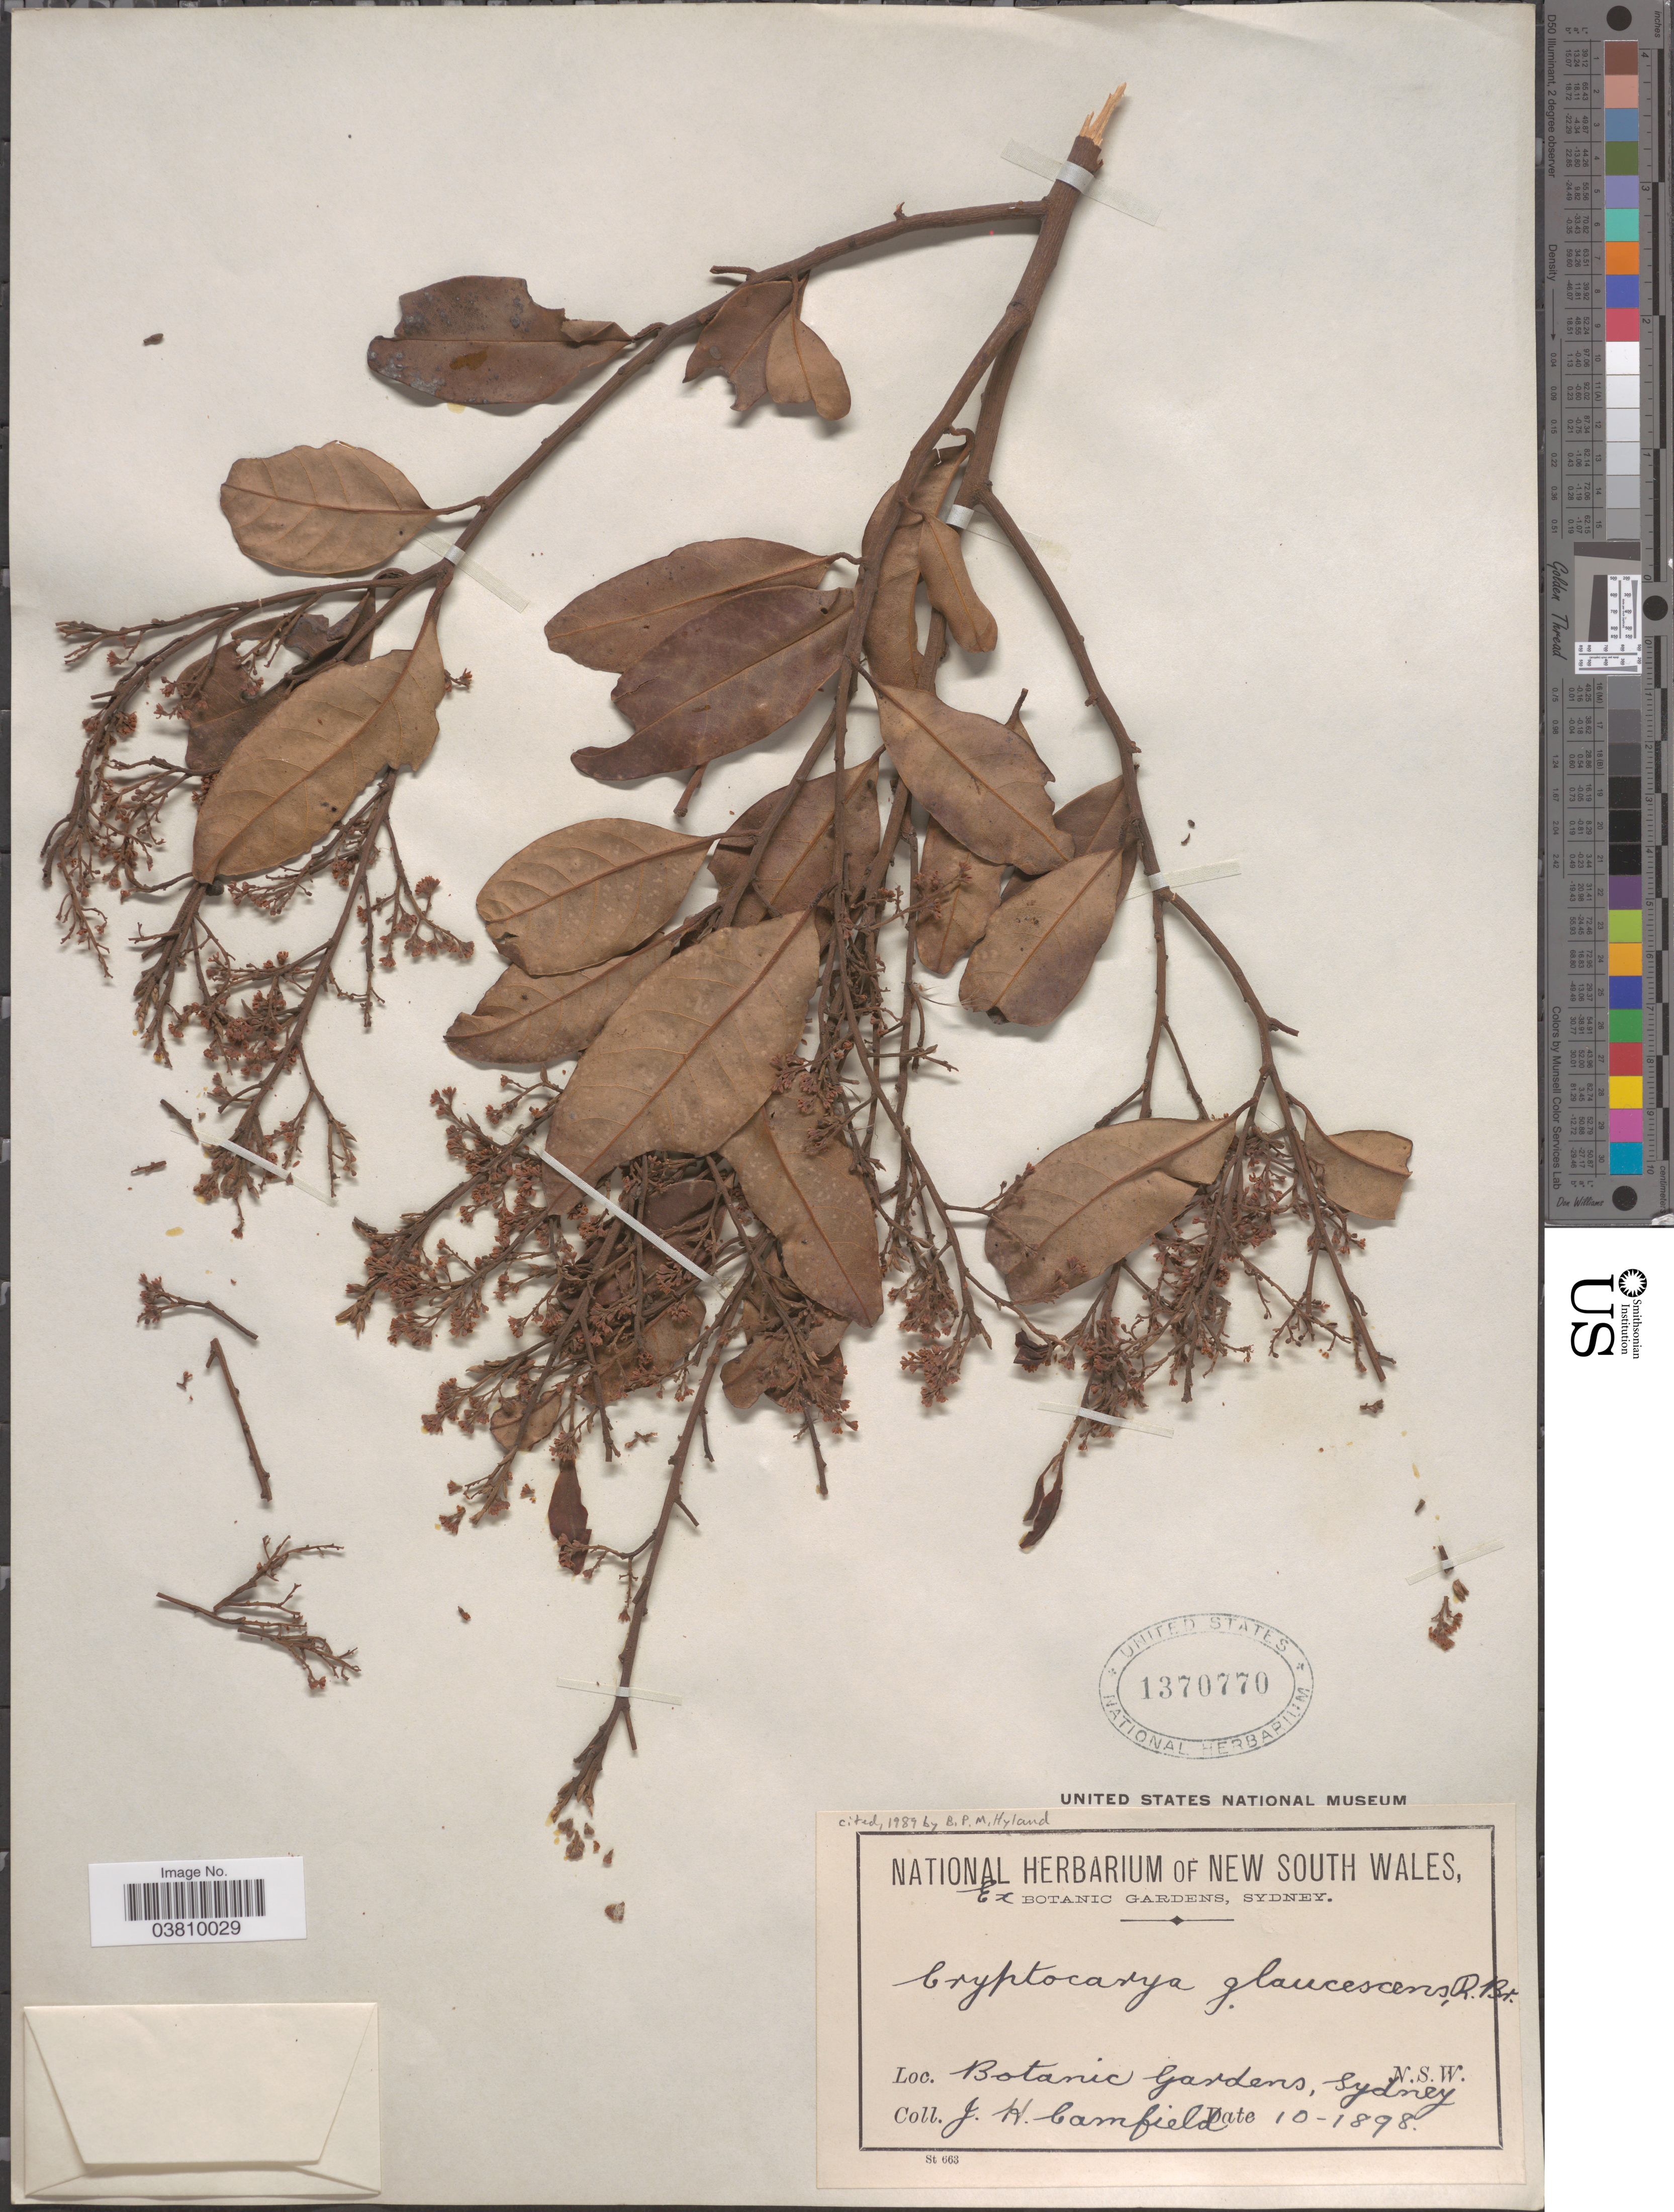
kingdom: Plantae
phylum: Tracheophyta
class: Magnoliopsida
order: Laurales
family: Lauraceae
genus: Cryptocarya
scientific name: Cryptocarya glaucescens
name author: R. Br.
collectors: J. Camfield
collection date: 1898-10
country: Australia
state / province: New South Wales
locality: Botanic Gardens, Sydney.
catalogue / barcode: US 1370770